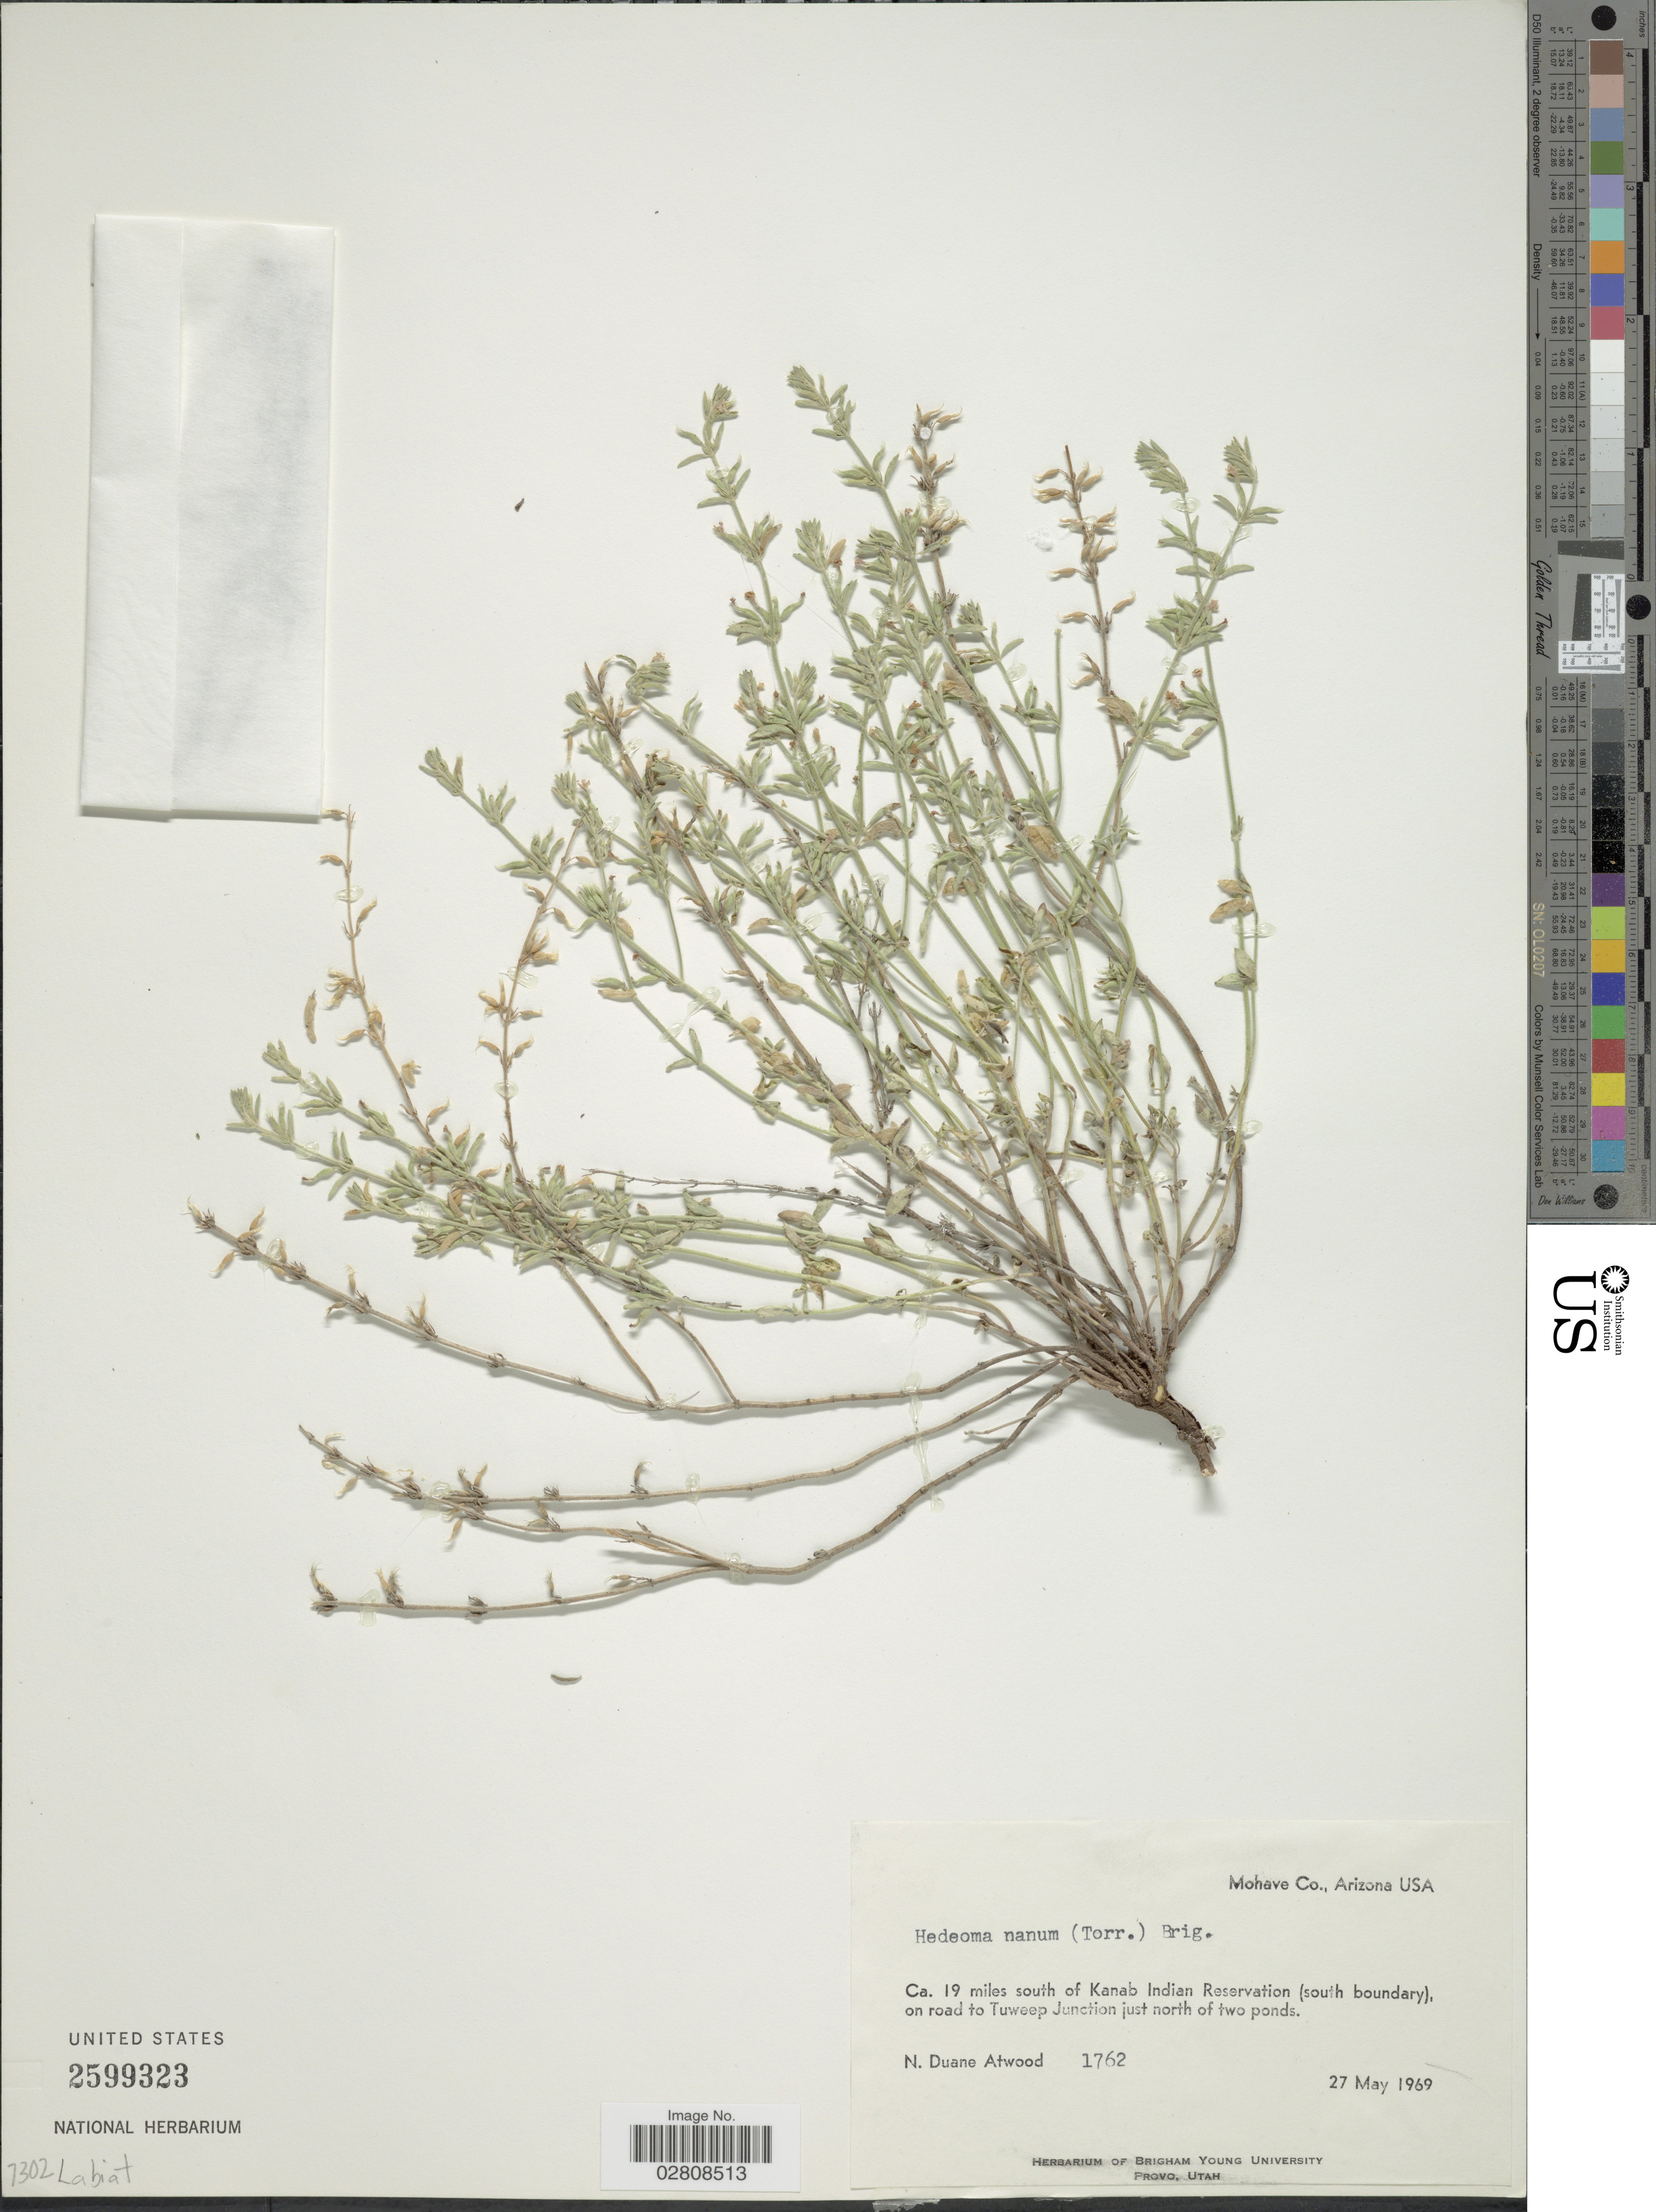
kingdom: Plantae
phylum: Tracheophyta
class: Magnoliopsida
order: Lamiales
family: Lamiaceae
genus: Hedeoma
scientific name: Hedeoma drummondii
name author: Benth.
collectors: N. Atwood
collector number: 1762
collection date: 1969-05-27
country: United States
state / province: Arizona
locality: Mohave Co. Ca. 19 miles south of Kanab Indian Reservation (south boundary), on road to Tuweep Junction just north of two ponds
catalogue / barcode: US 2599323